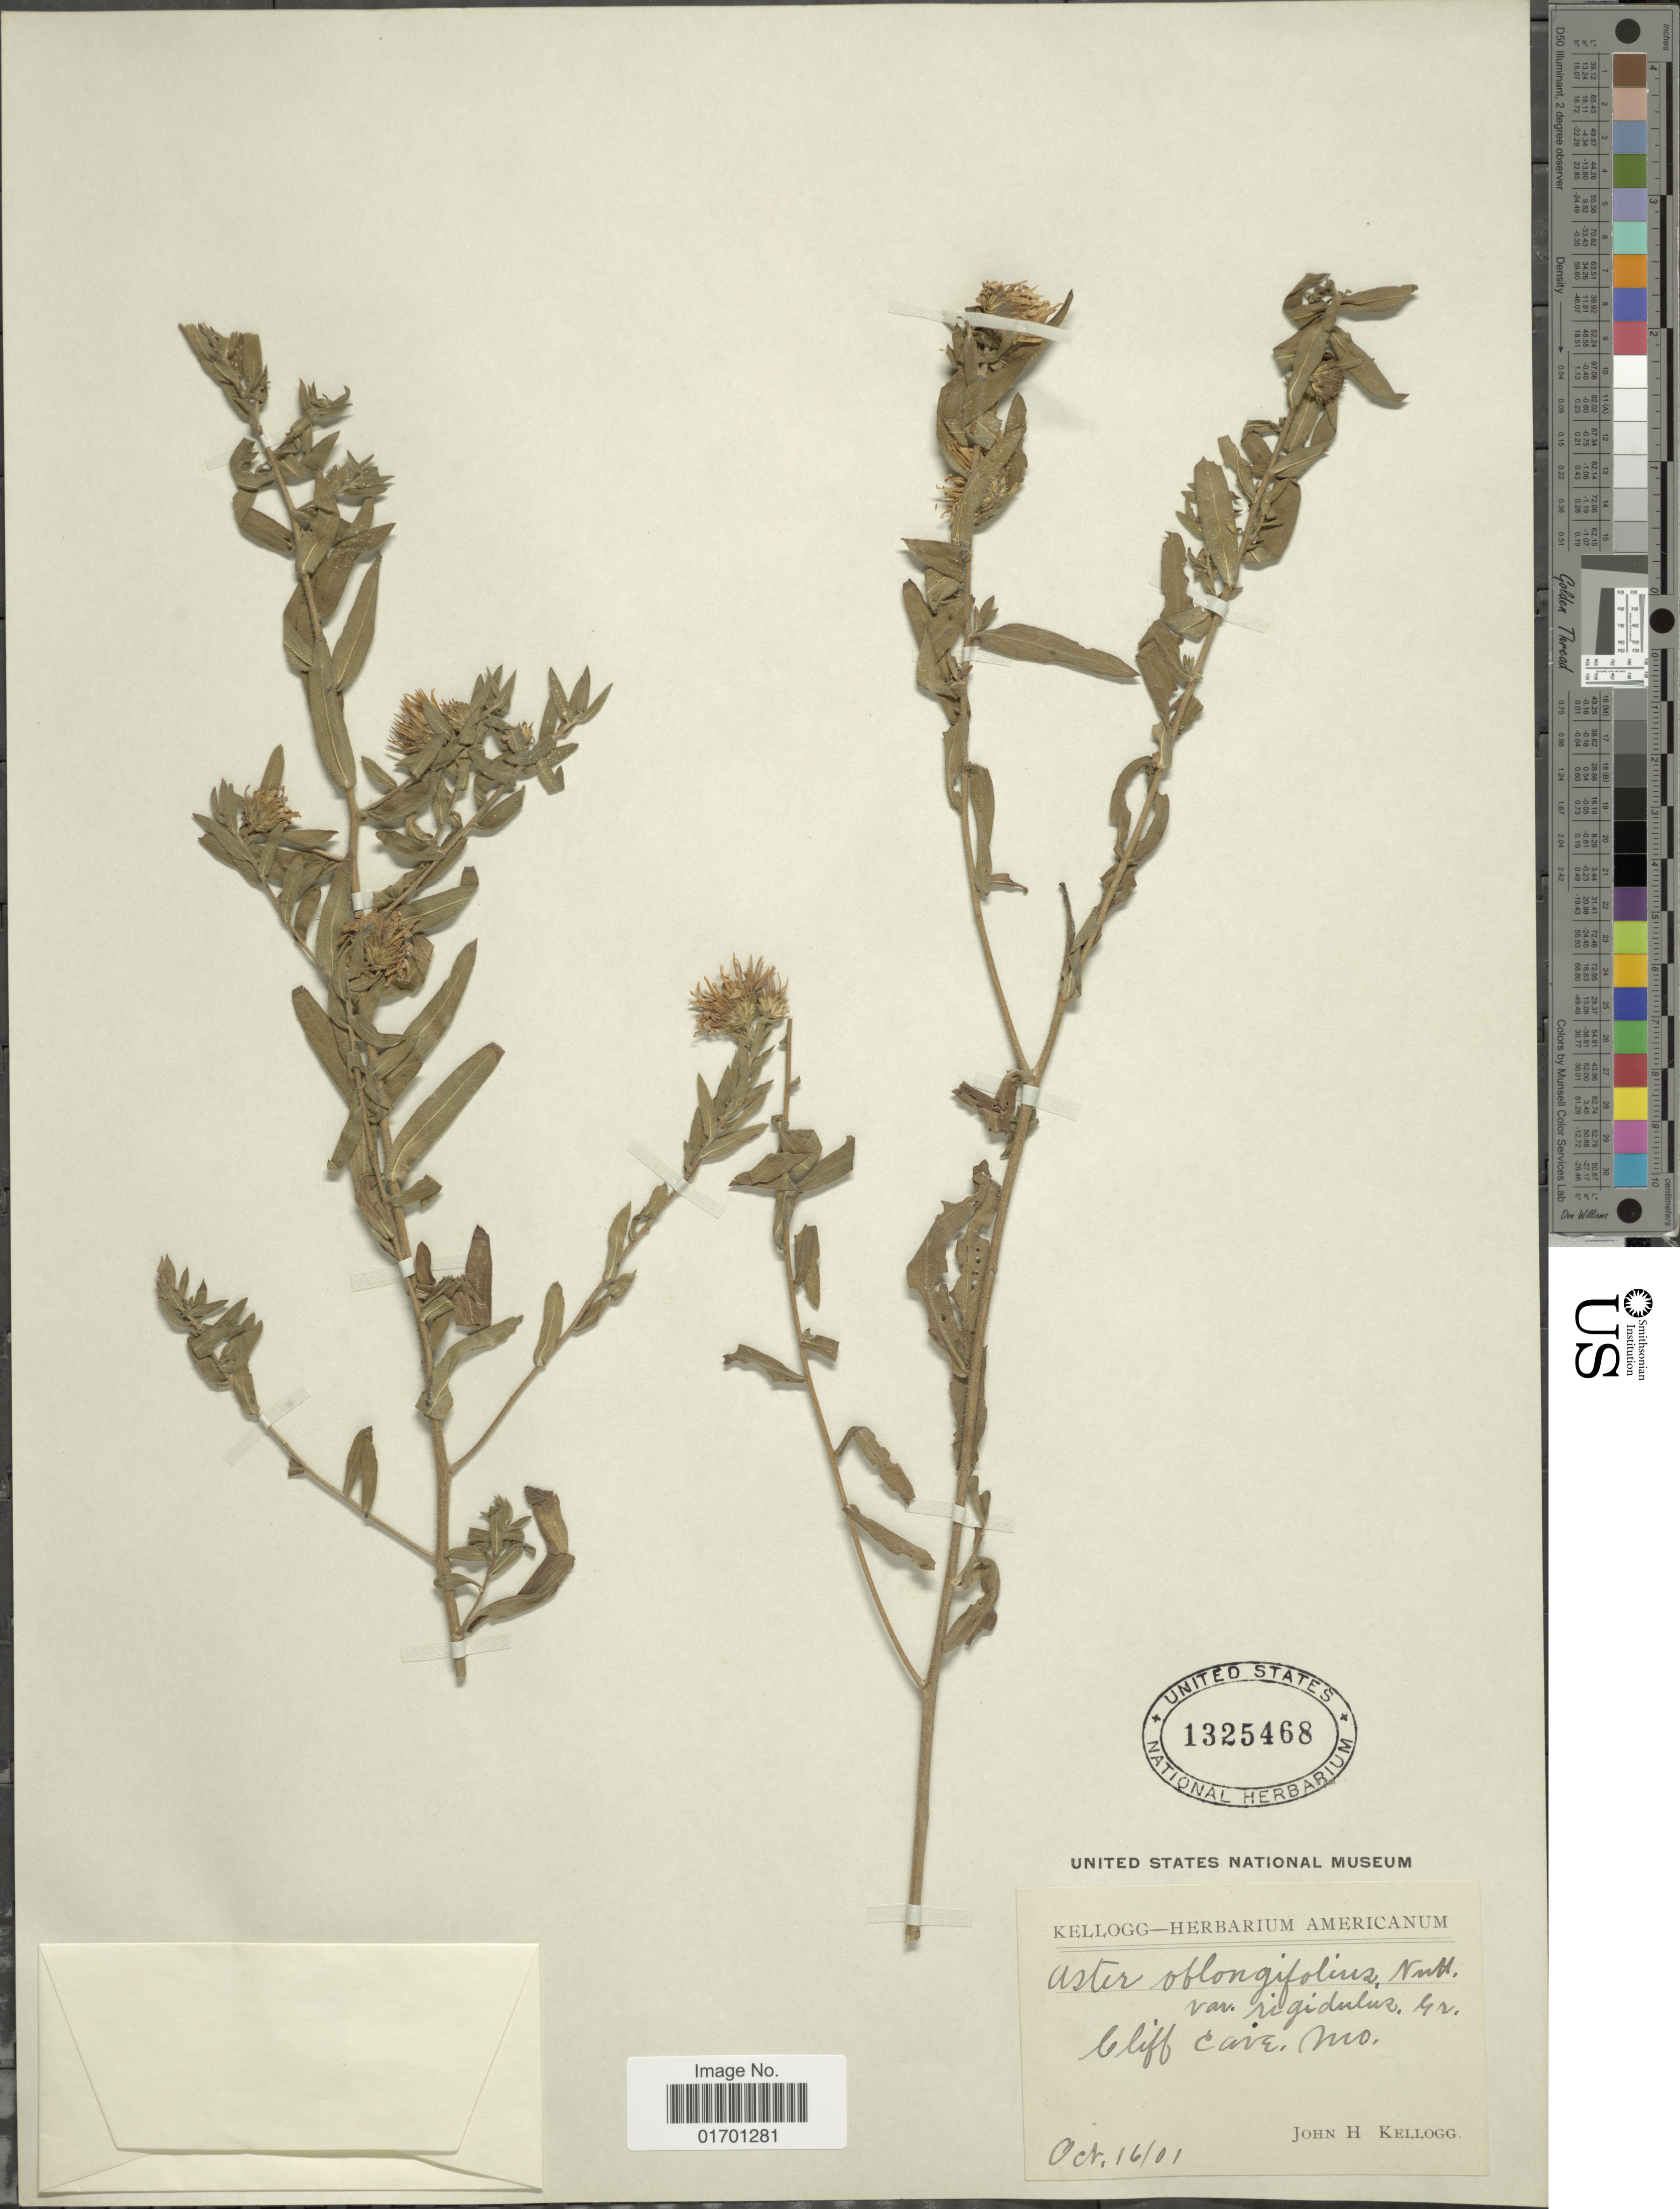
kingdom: Plantae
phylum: Tracheophyta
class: Magnoliopsida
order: Asterales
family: Asteraceae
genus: Symphyotrichum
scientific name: Symphyotrichum oblongifolium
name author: (Nutt.) G.L. Nesom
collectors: J. H. Kellogg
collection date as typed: Transcribed d/m/y: 16/10/1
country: United States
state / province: Missouri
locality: Cliff Caire.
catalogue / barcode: US 1325468